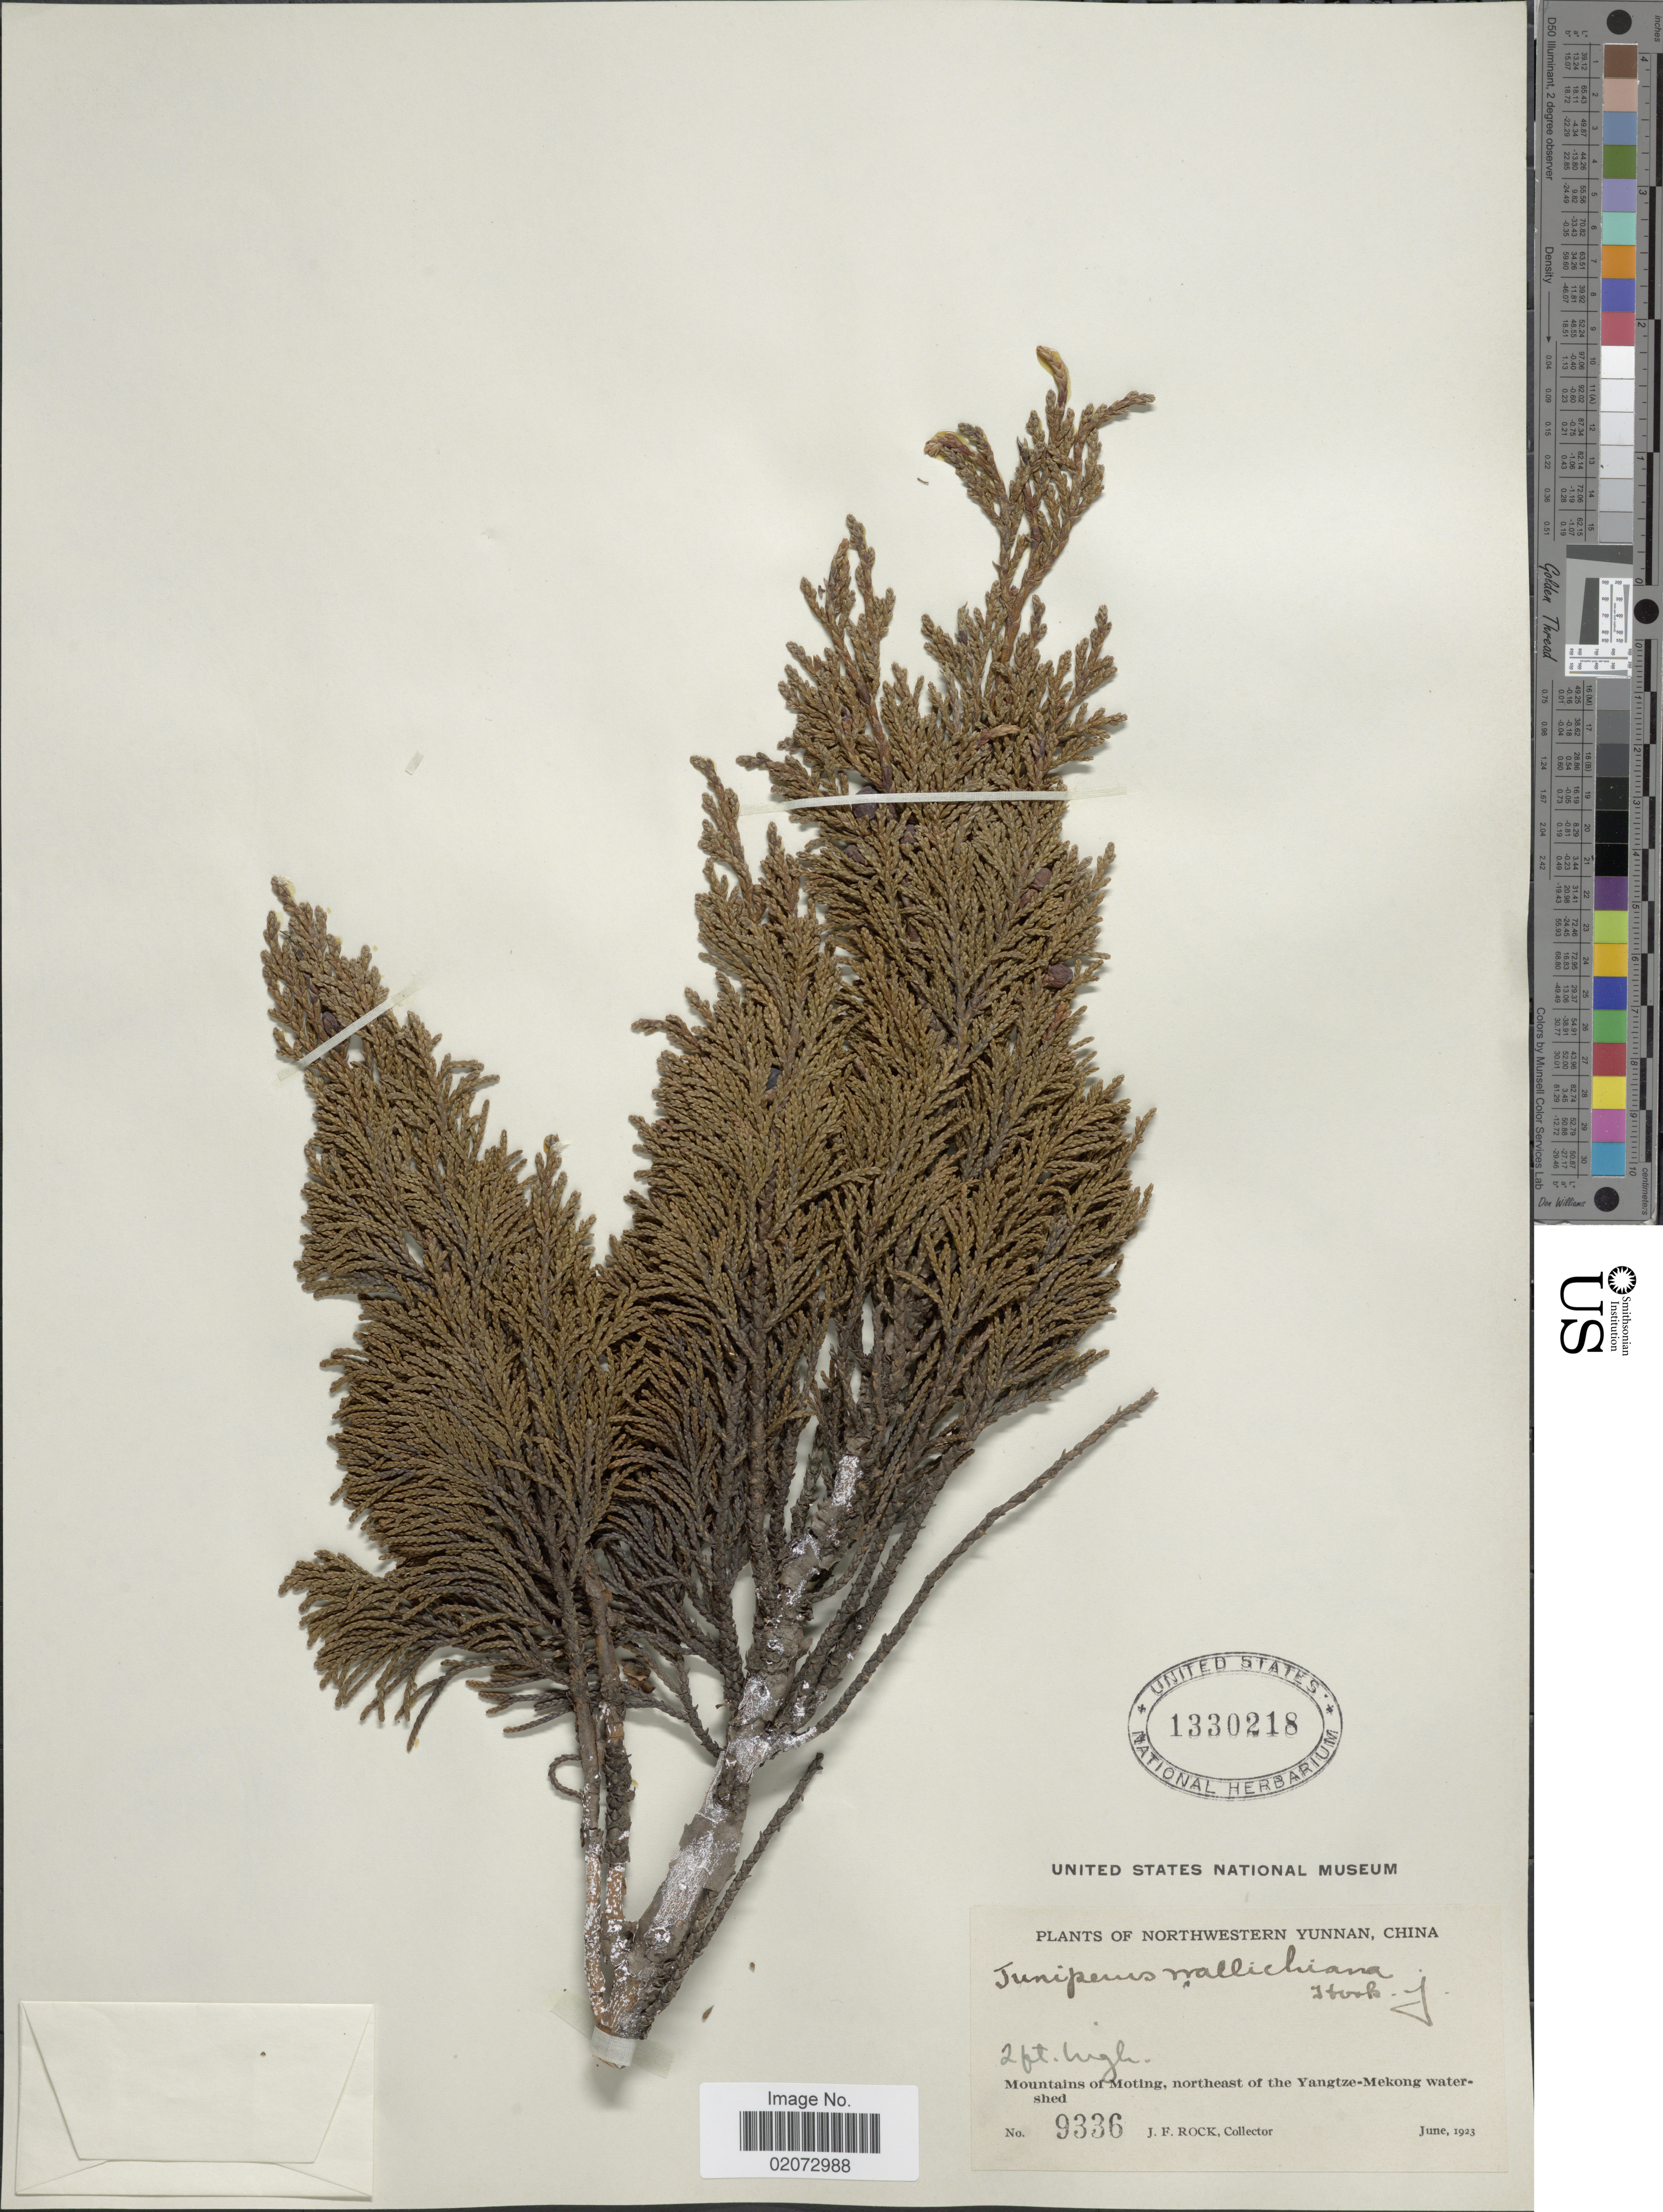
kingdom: Plantae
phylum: Tracheophyta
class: Pinopsida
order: Pinales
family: Cupressaceae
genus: Juniperus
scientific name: Juniperus wallichiana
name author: Hook. f. & Thomson ex E. Brandis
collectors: J. Rock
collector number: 9336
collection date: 1923-06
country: China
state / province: Yunnan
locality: Northwestern Yunnan, China. Mountains of Moting, northeast of the Yangtze-Mekong watershed.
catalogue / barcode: US 1330218